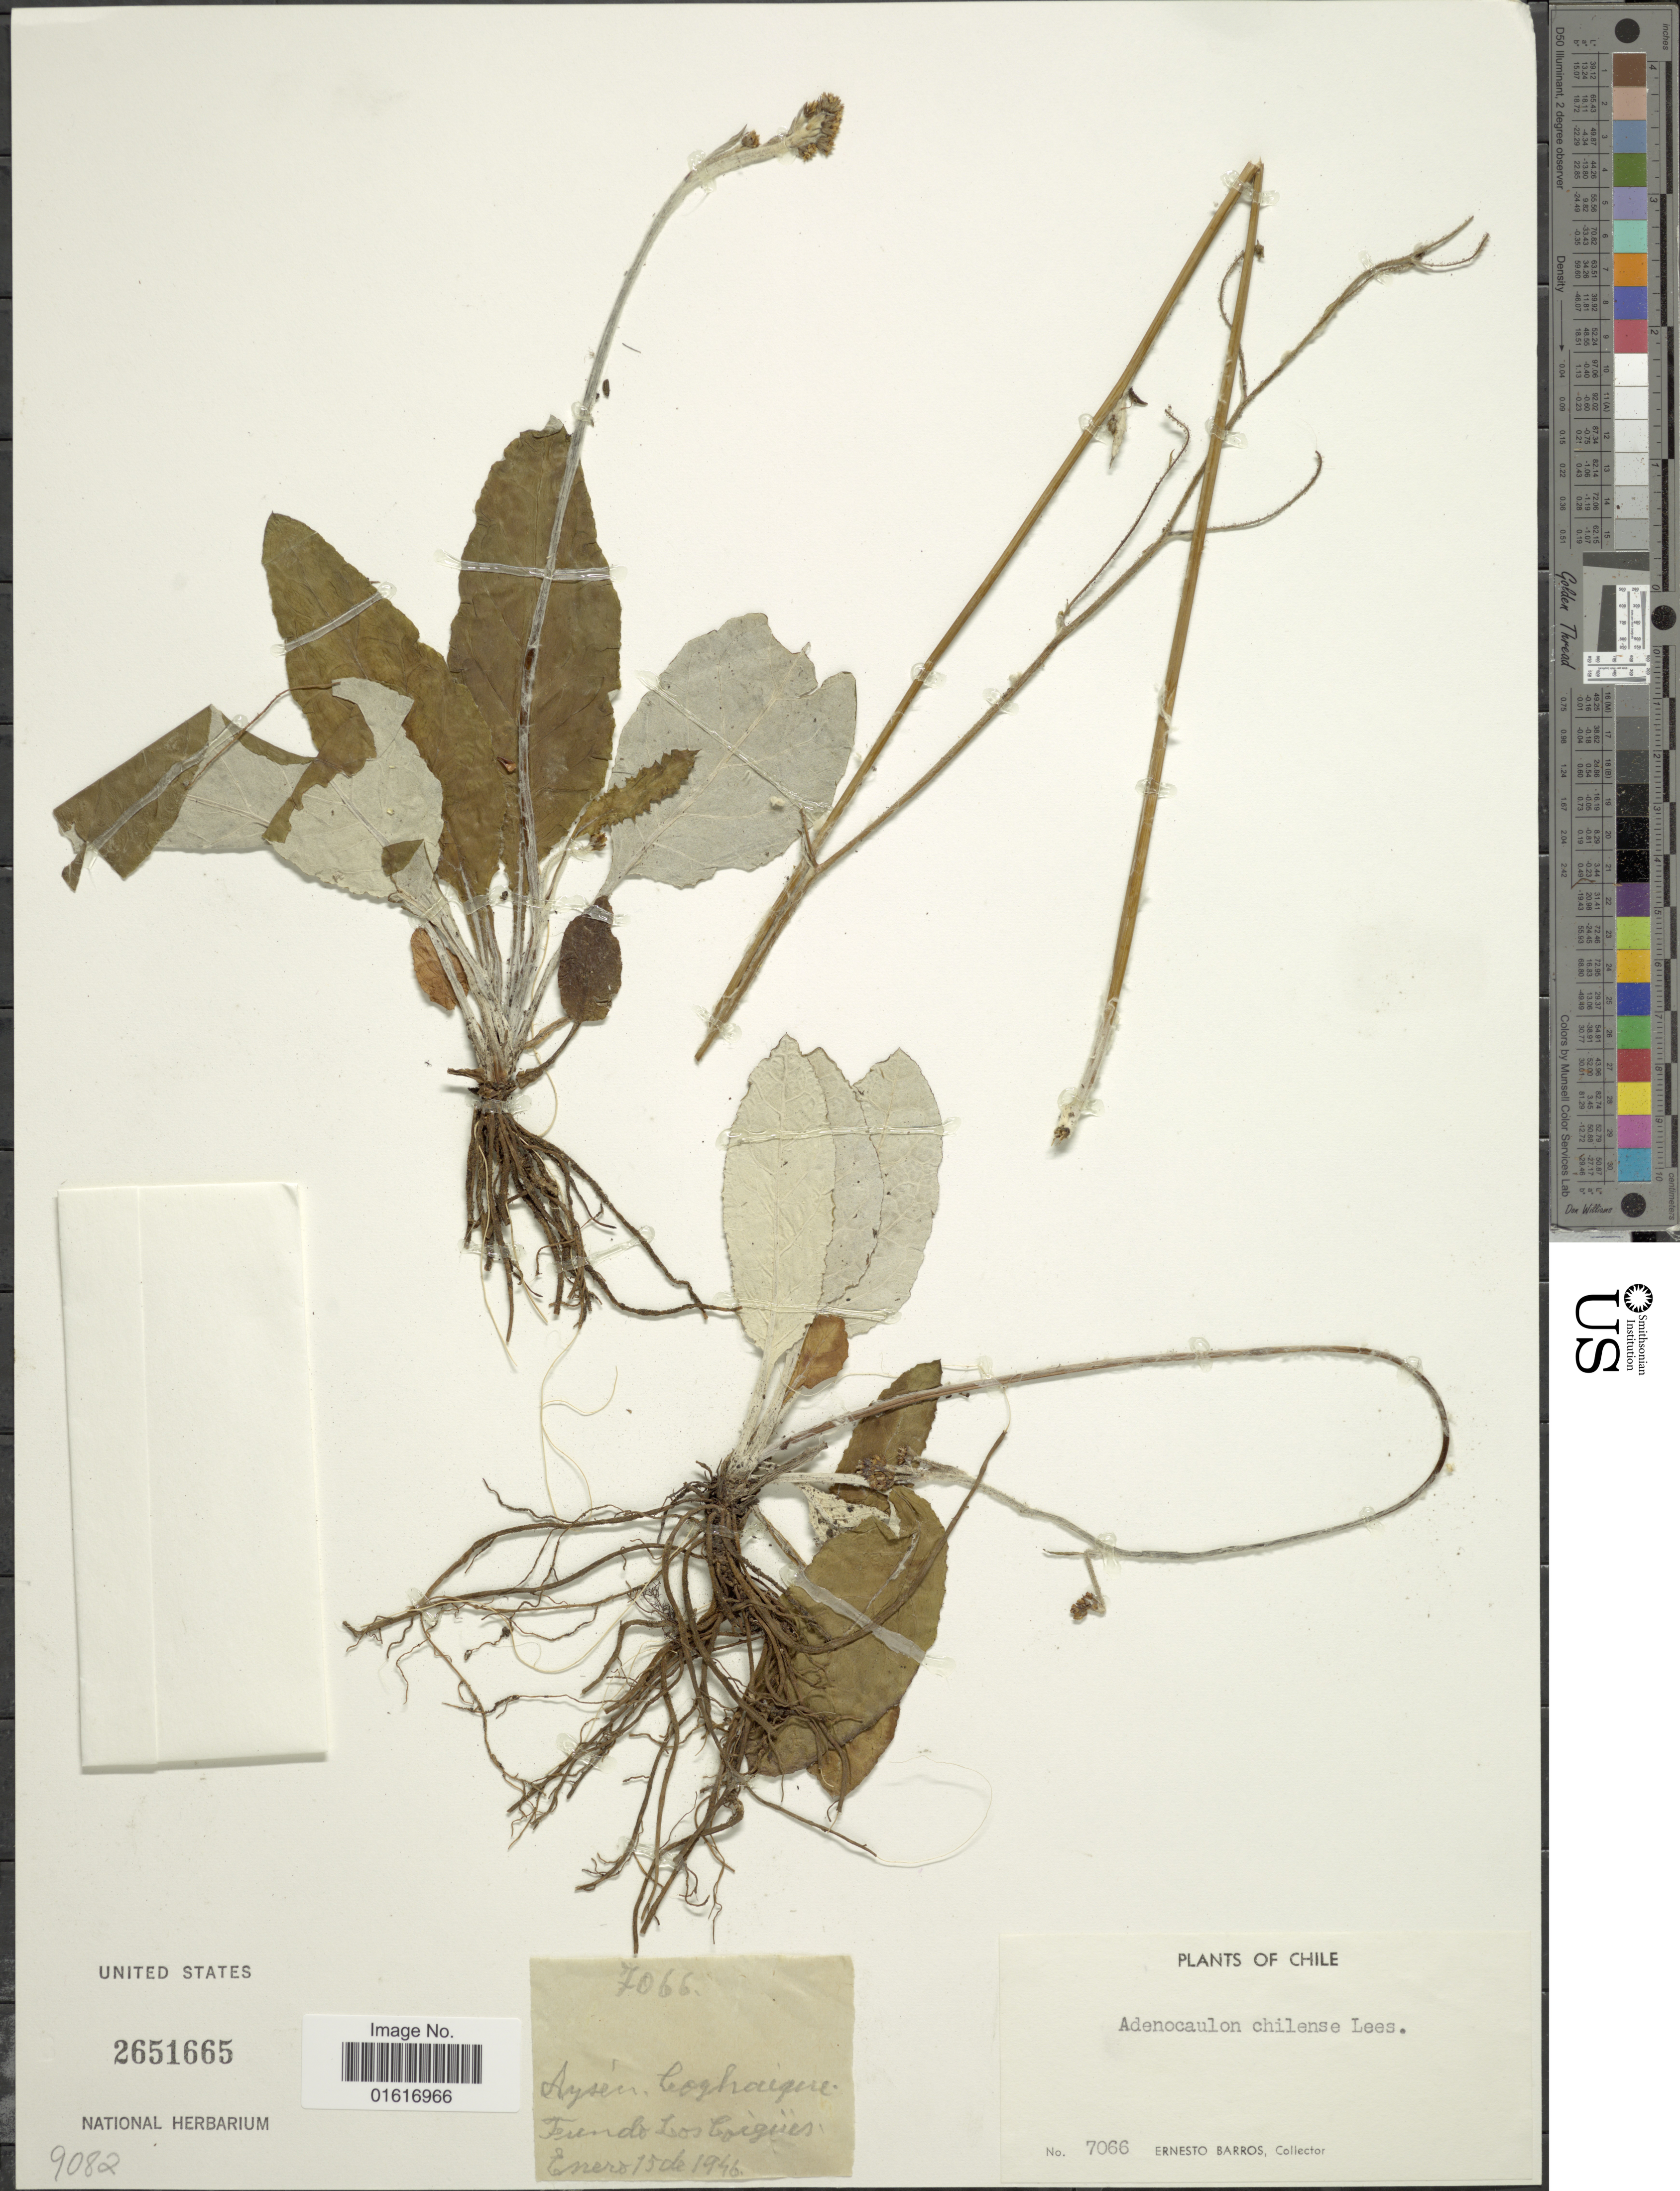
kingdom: Plantae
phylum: Tracheophyta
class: Magnoliopsida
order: Asterales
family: Asteraceae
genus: Adenocaulon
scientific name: Adenocaulon chilense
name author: Less.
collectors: E. Barros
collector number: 7066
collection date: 1946-01-15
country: Chile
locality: Aysen. Coyhaique, Fundo los Coigues.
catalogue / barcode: US 2651665